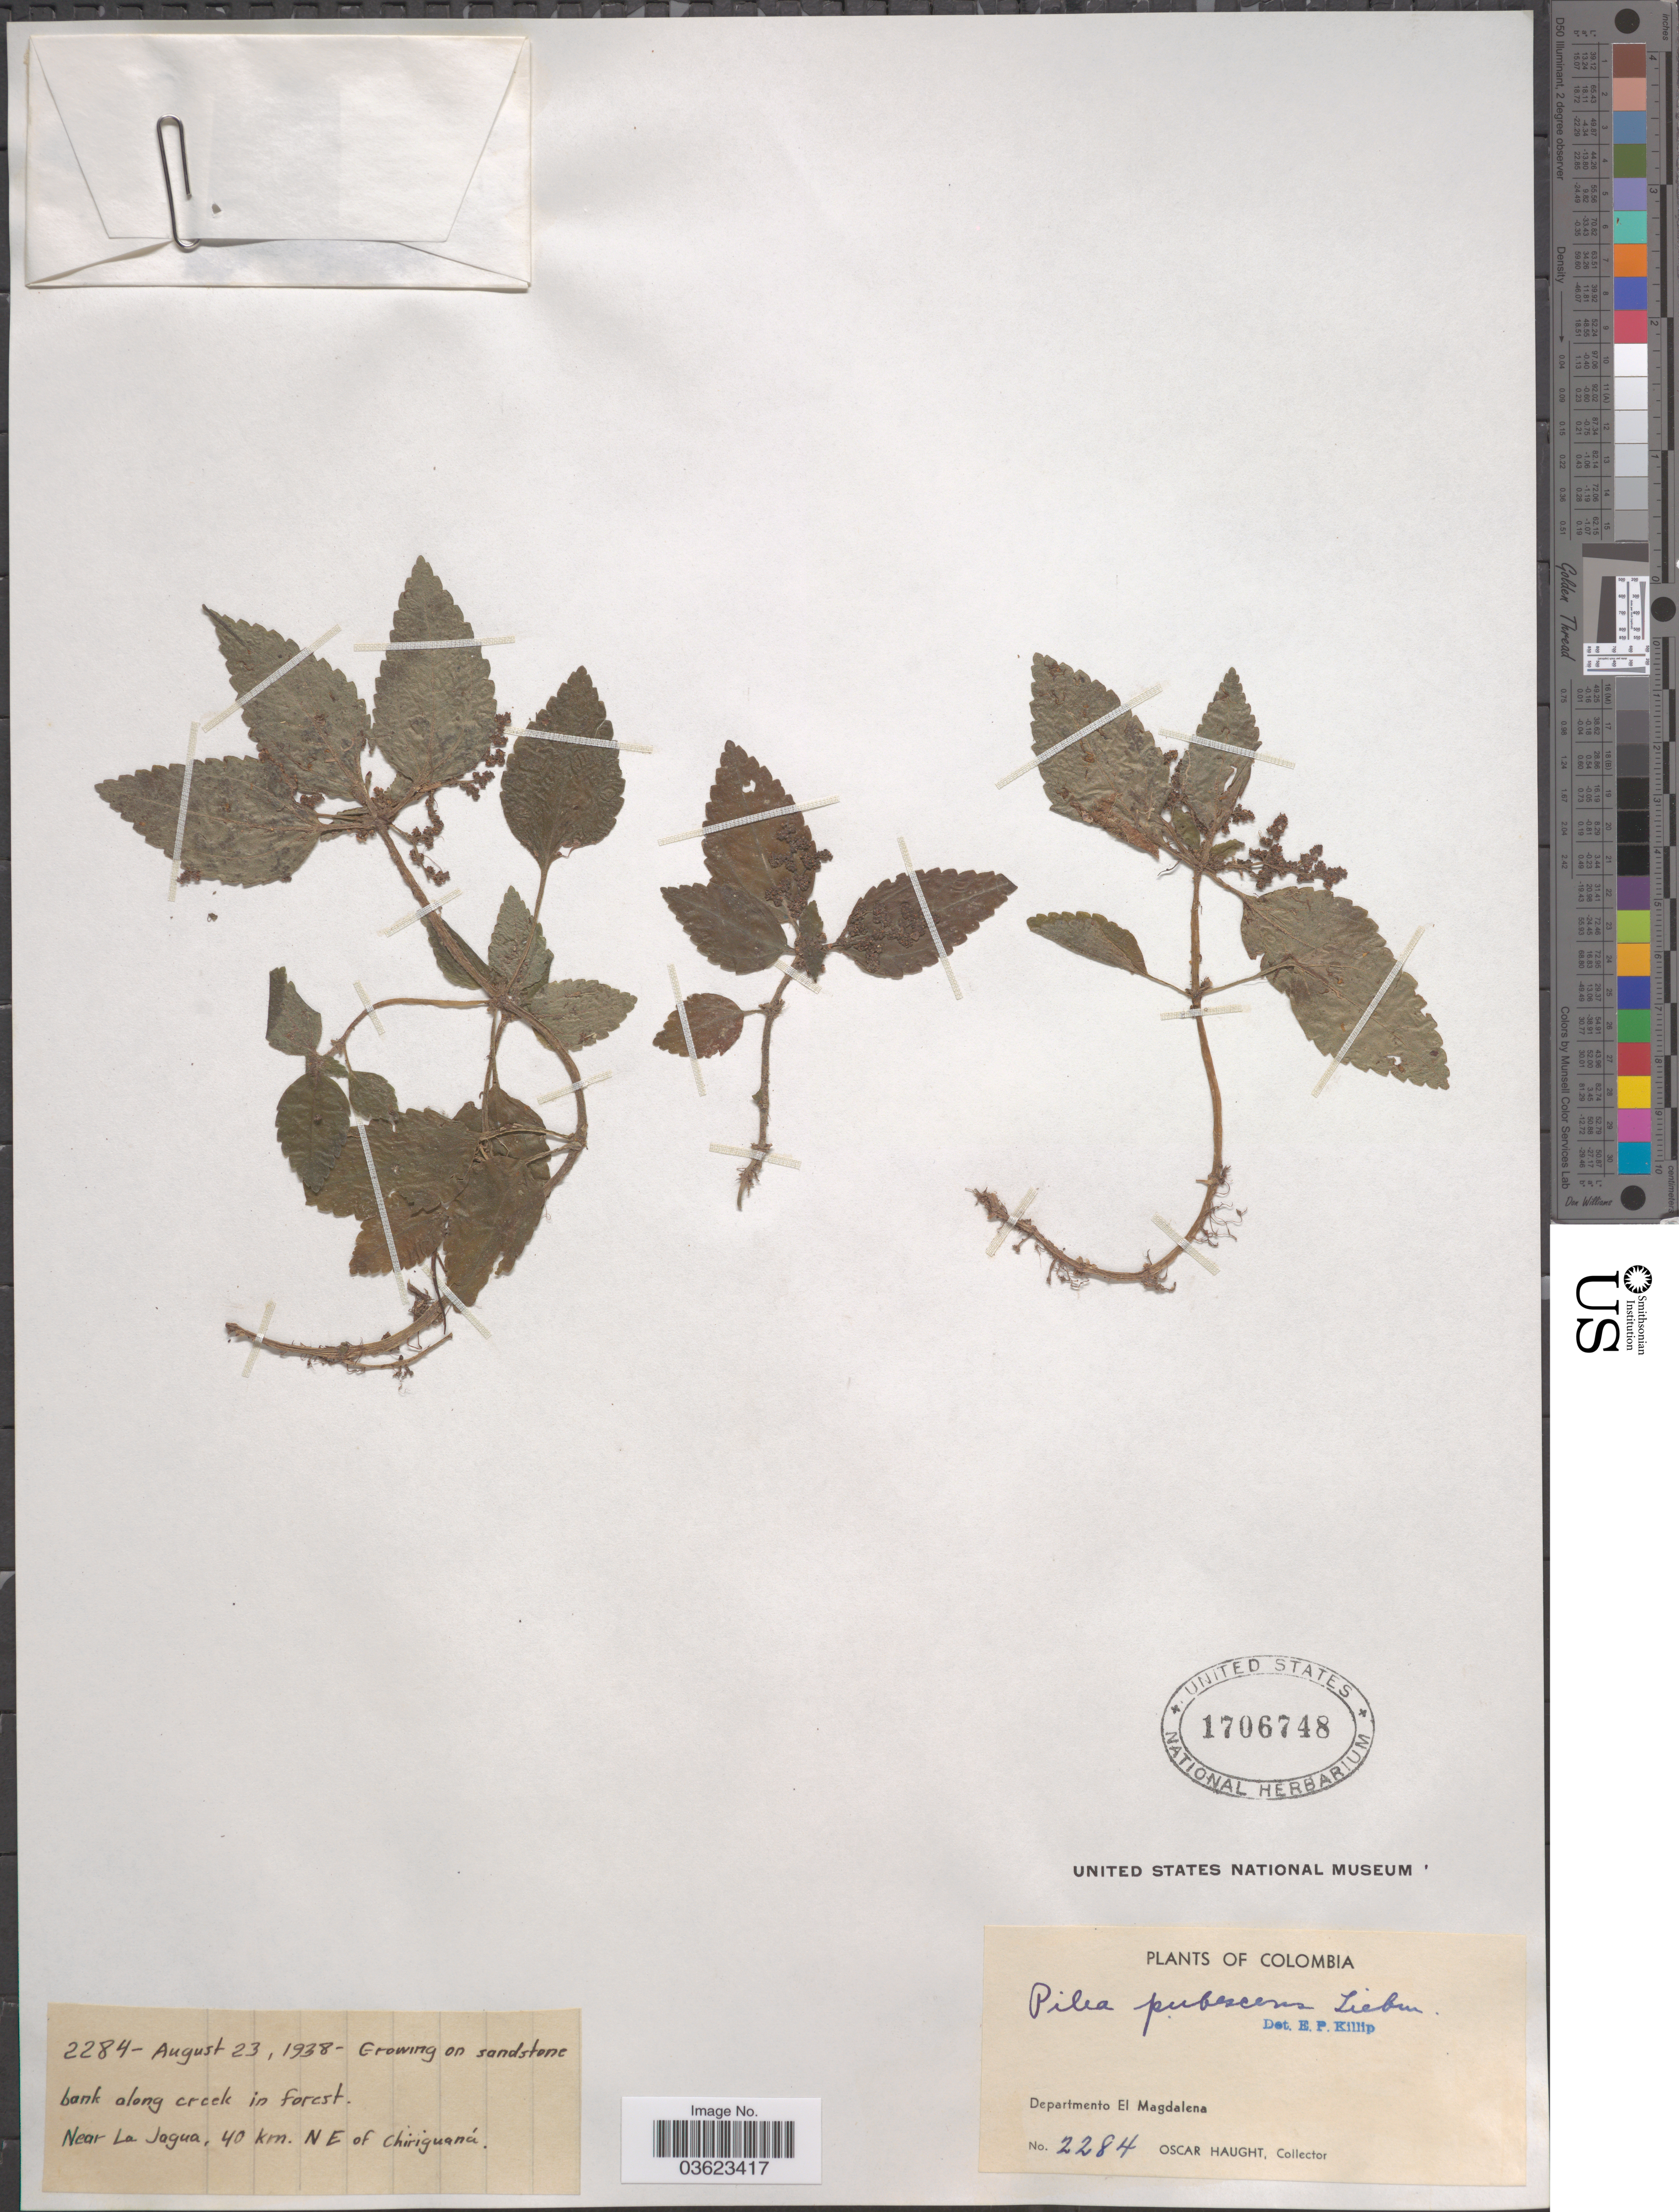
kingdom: Plantae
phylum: Tracheophyta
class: Magnoliopsida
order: Rosales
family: Urticaceae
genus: Pilea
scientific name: Pilea pubescens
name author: Liebm.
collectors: O. L. Haught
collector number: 2284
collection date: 1938-08-23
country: Colombia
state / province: Magdalena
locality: Near La Jagua, 40 km. NE of Chiriguaná. Departmento El Magdalena.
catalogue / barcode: US 1706748